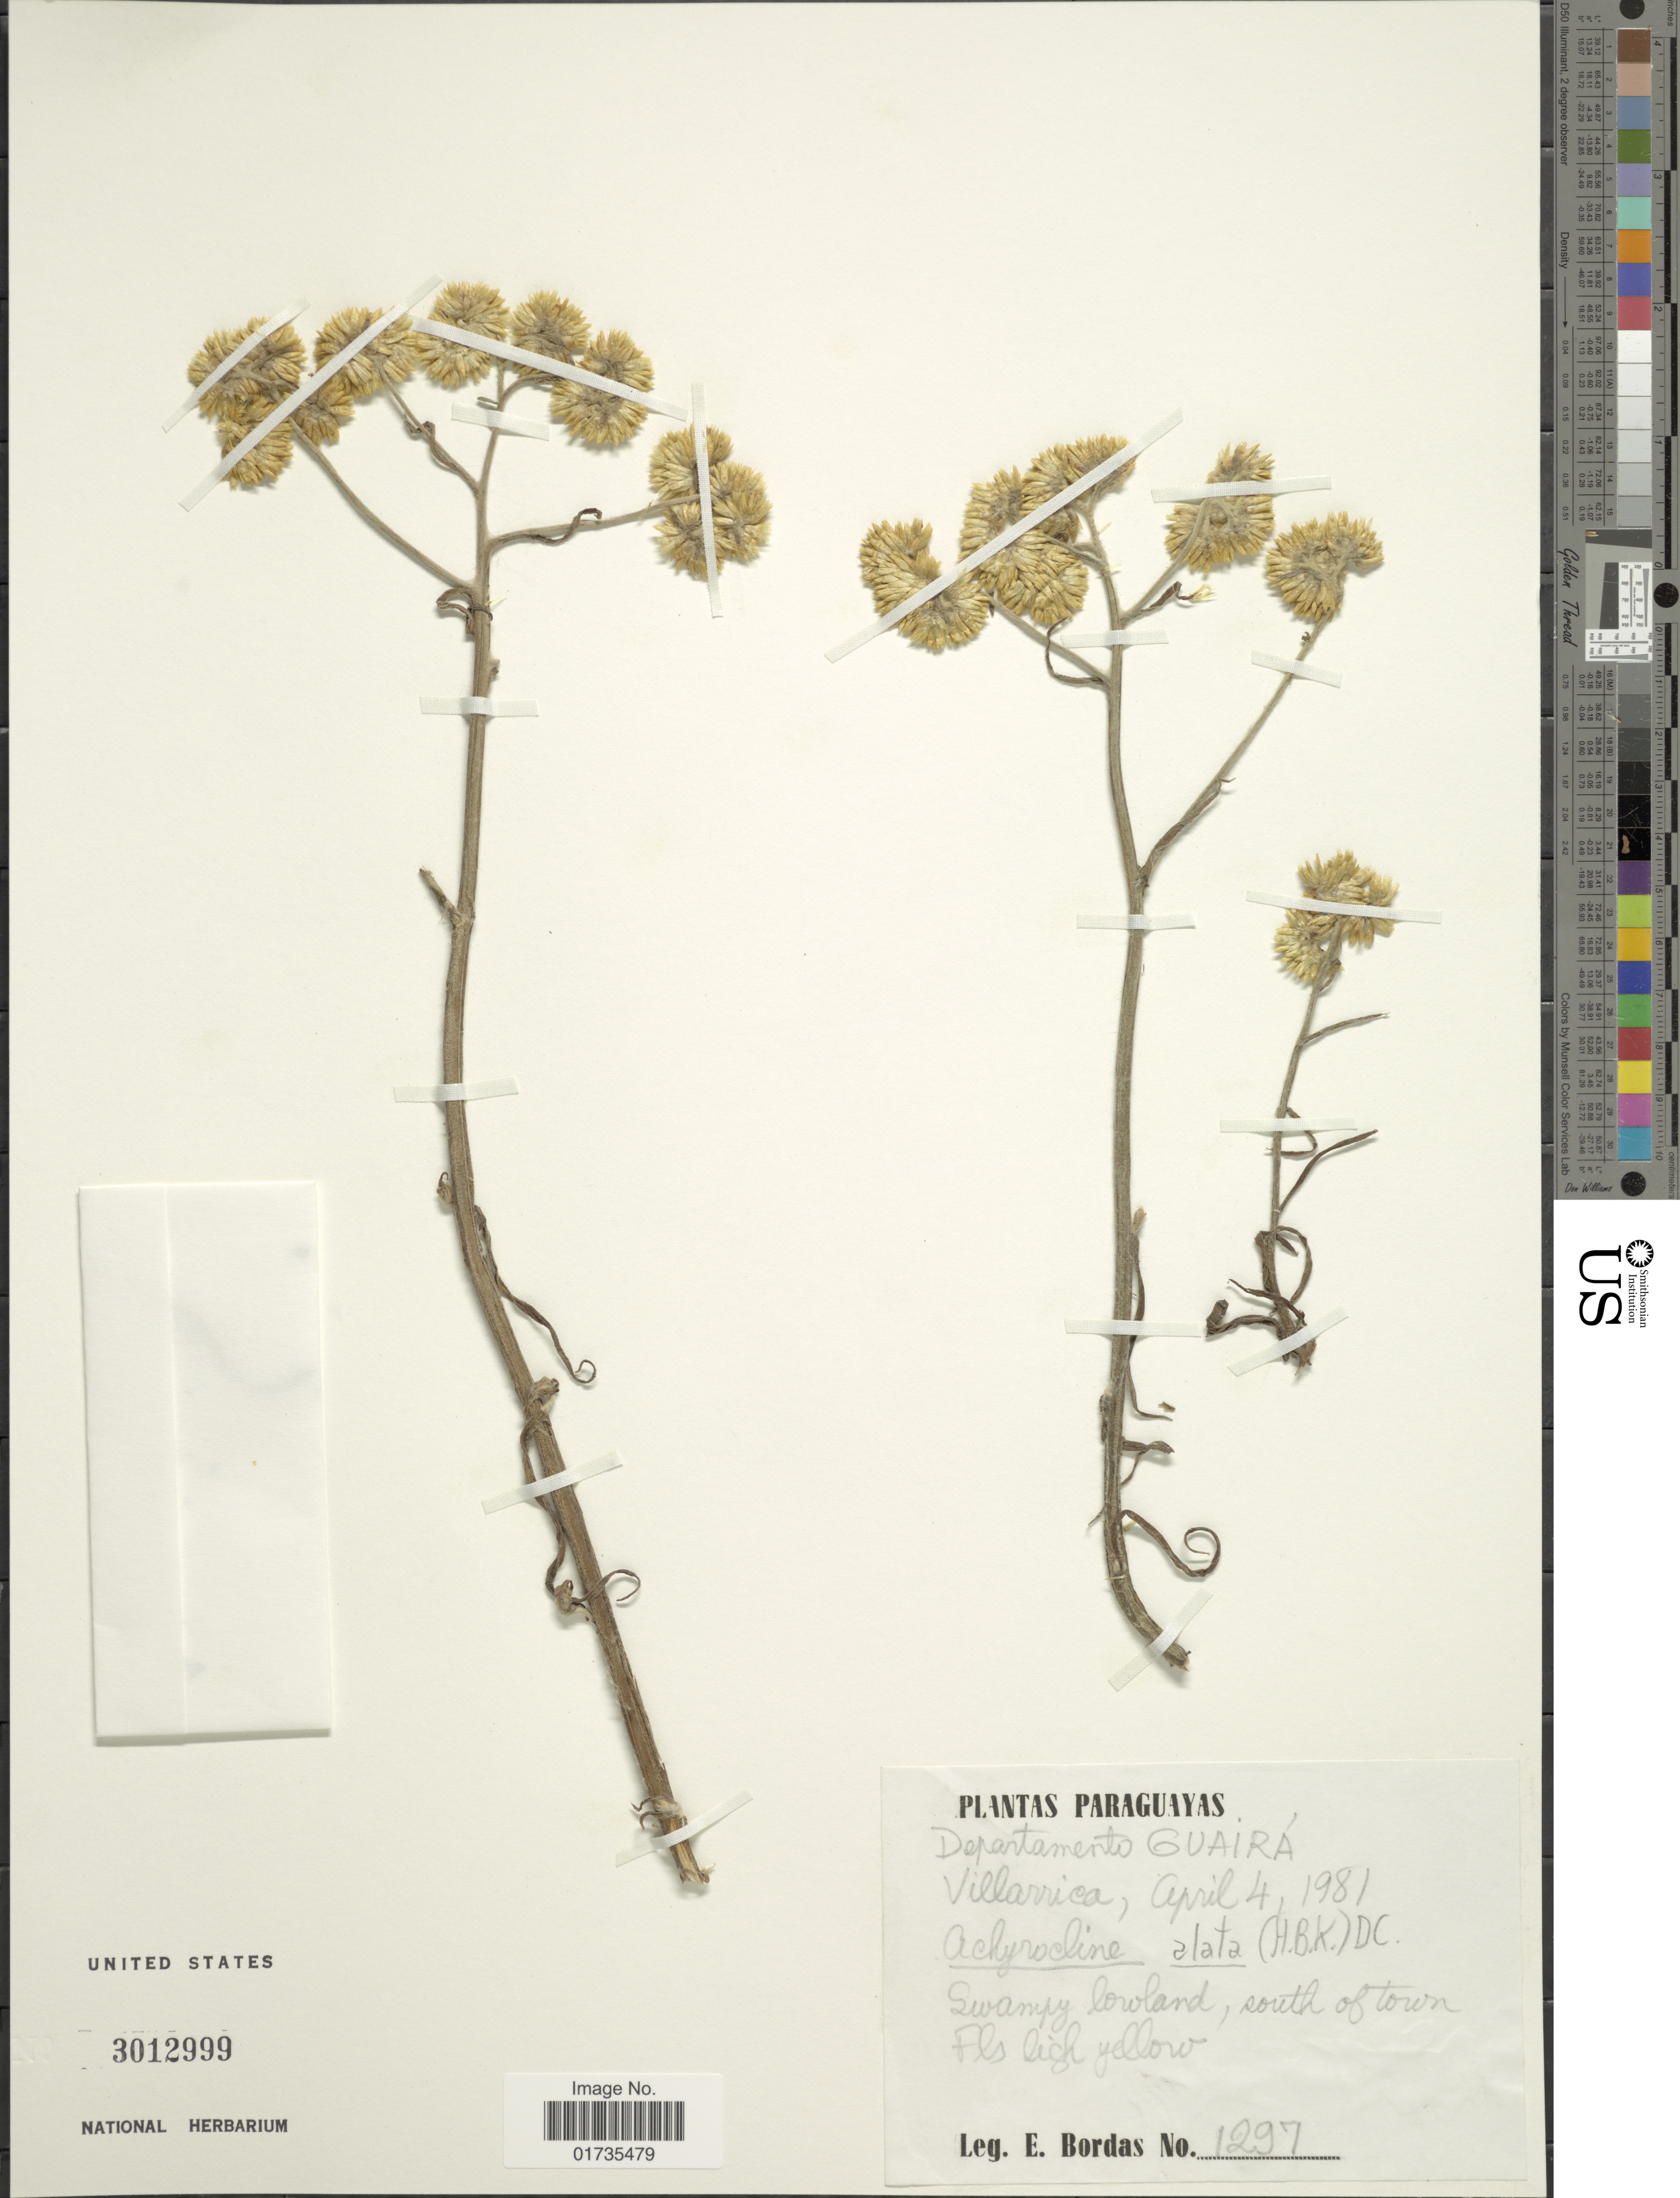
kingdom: Plantae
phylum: Tracheophyta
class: Magnoliopsida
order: Asterales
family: Asteraceae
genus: Achyrocline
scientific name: Achyrocline alata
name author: (Kunth) DC.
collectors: E. Bordas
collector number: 1297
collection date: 1981-04-04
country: Paraguay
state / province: Guaira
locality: Paraguayas. Departamento Guaira. Villarrica, Swampy lowlan, south of town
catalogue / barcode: US 3012999